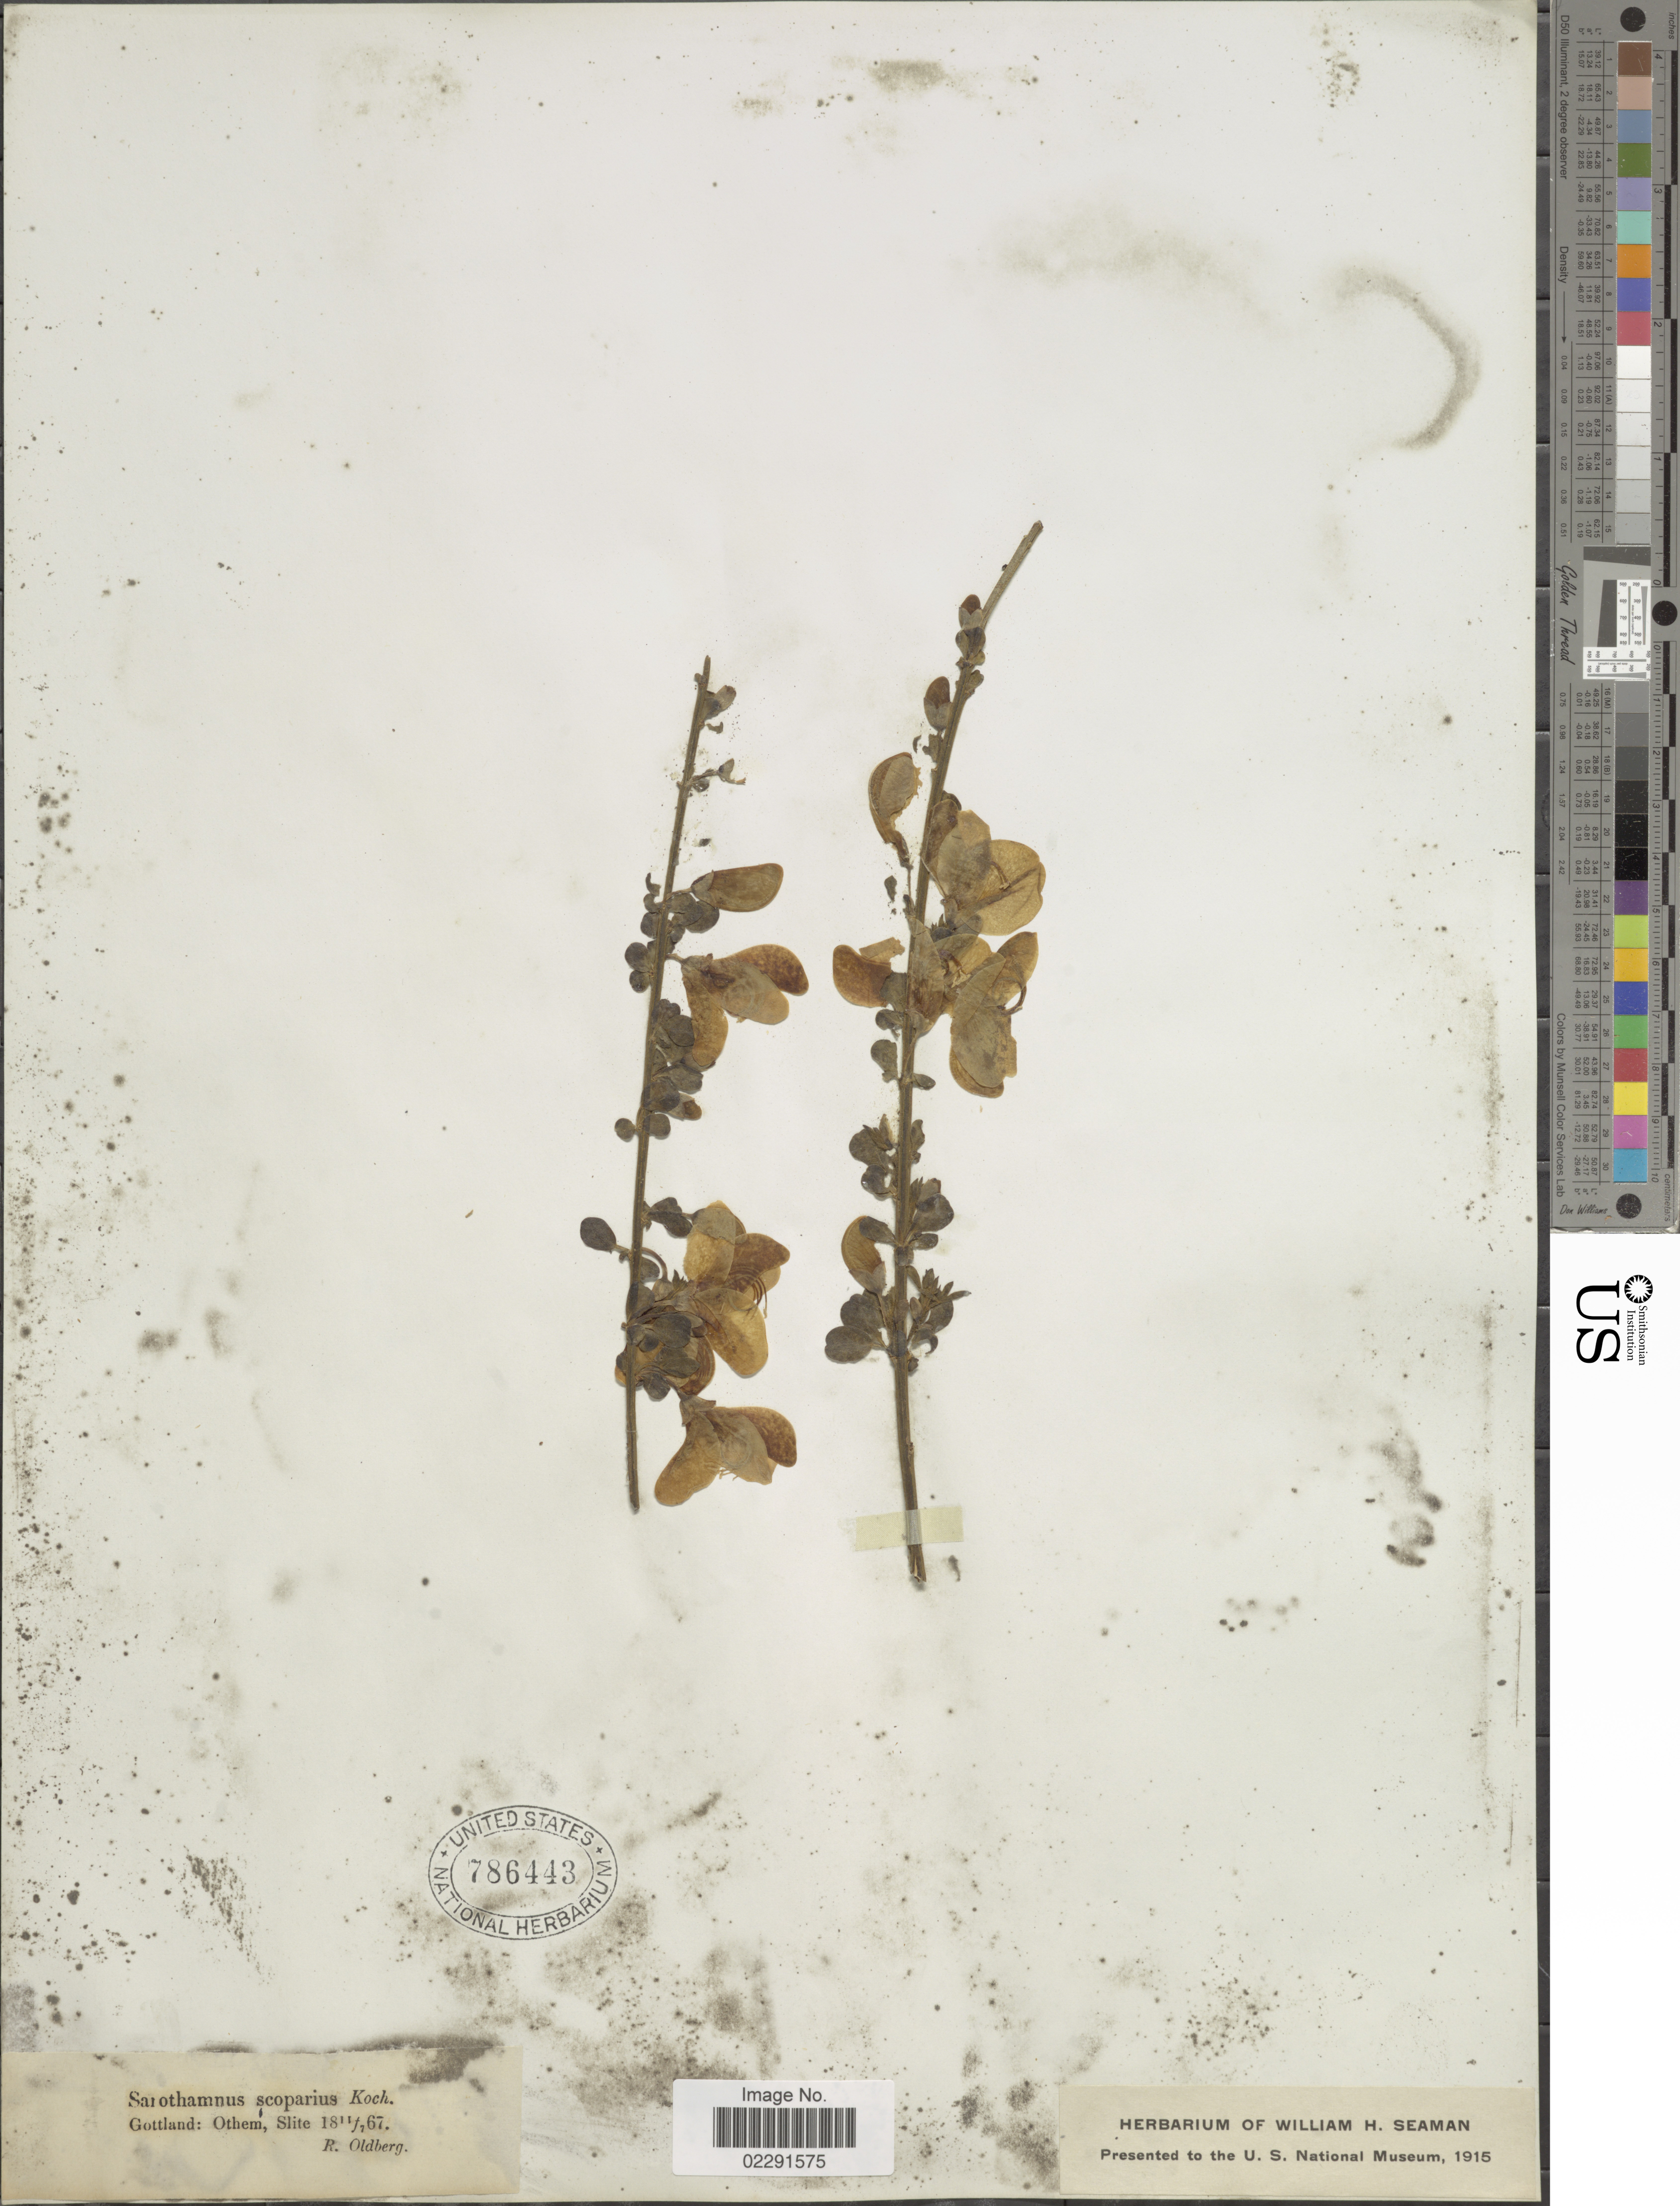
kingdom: Plantae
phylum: Tracheophyta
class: Magnoliopsida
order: Fabales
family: Fabaceae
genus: Cytisus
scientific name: Cytisus scoparius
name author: (L.) Link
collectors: R. Oldberg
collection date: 1867-07-11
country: Sweden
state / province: Gotland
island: Gotland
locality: Othem, Slite.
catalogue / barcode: US 786443